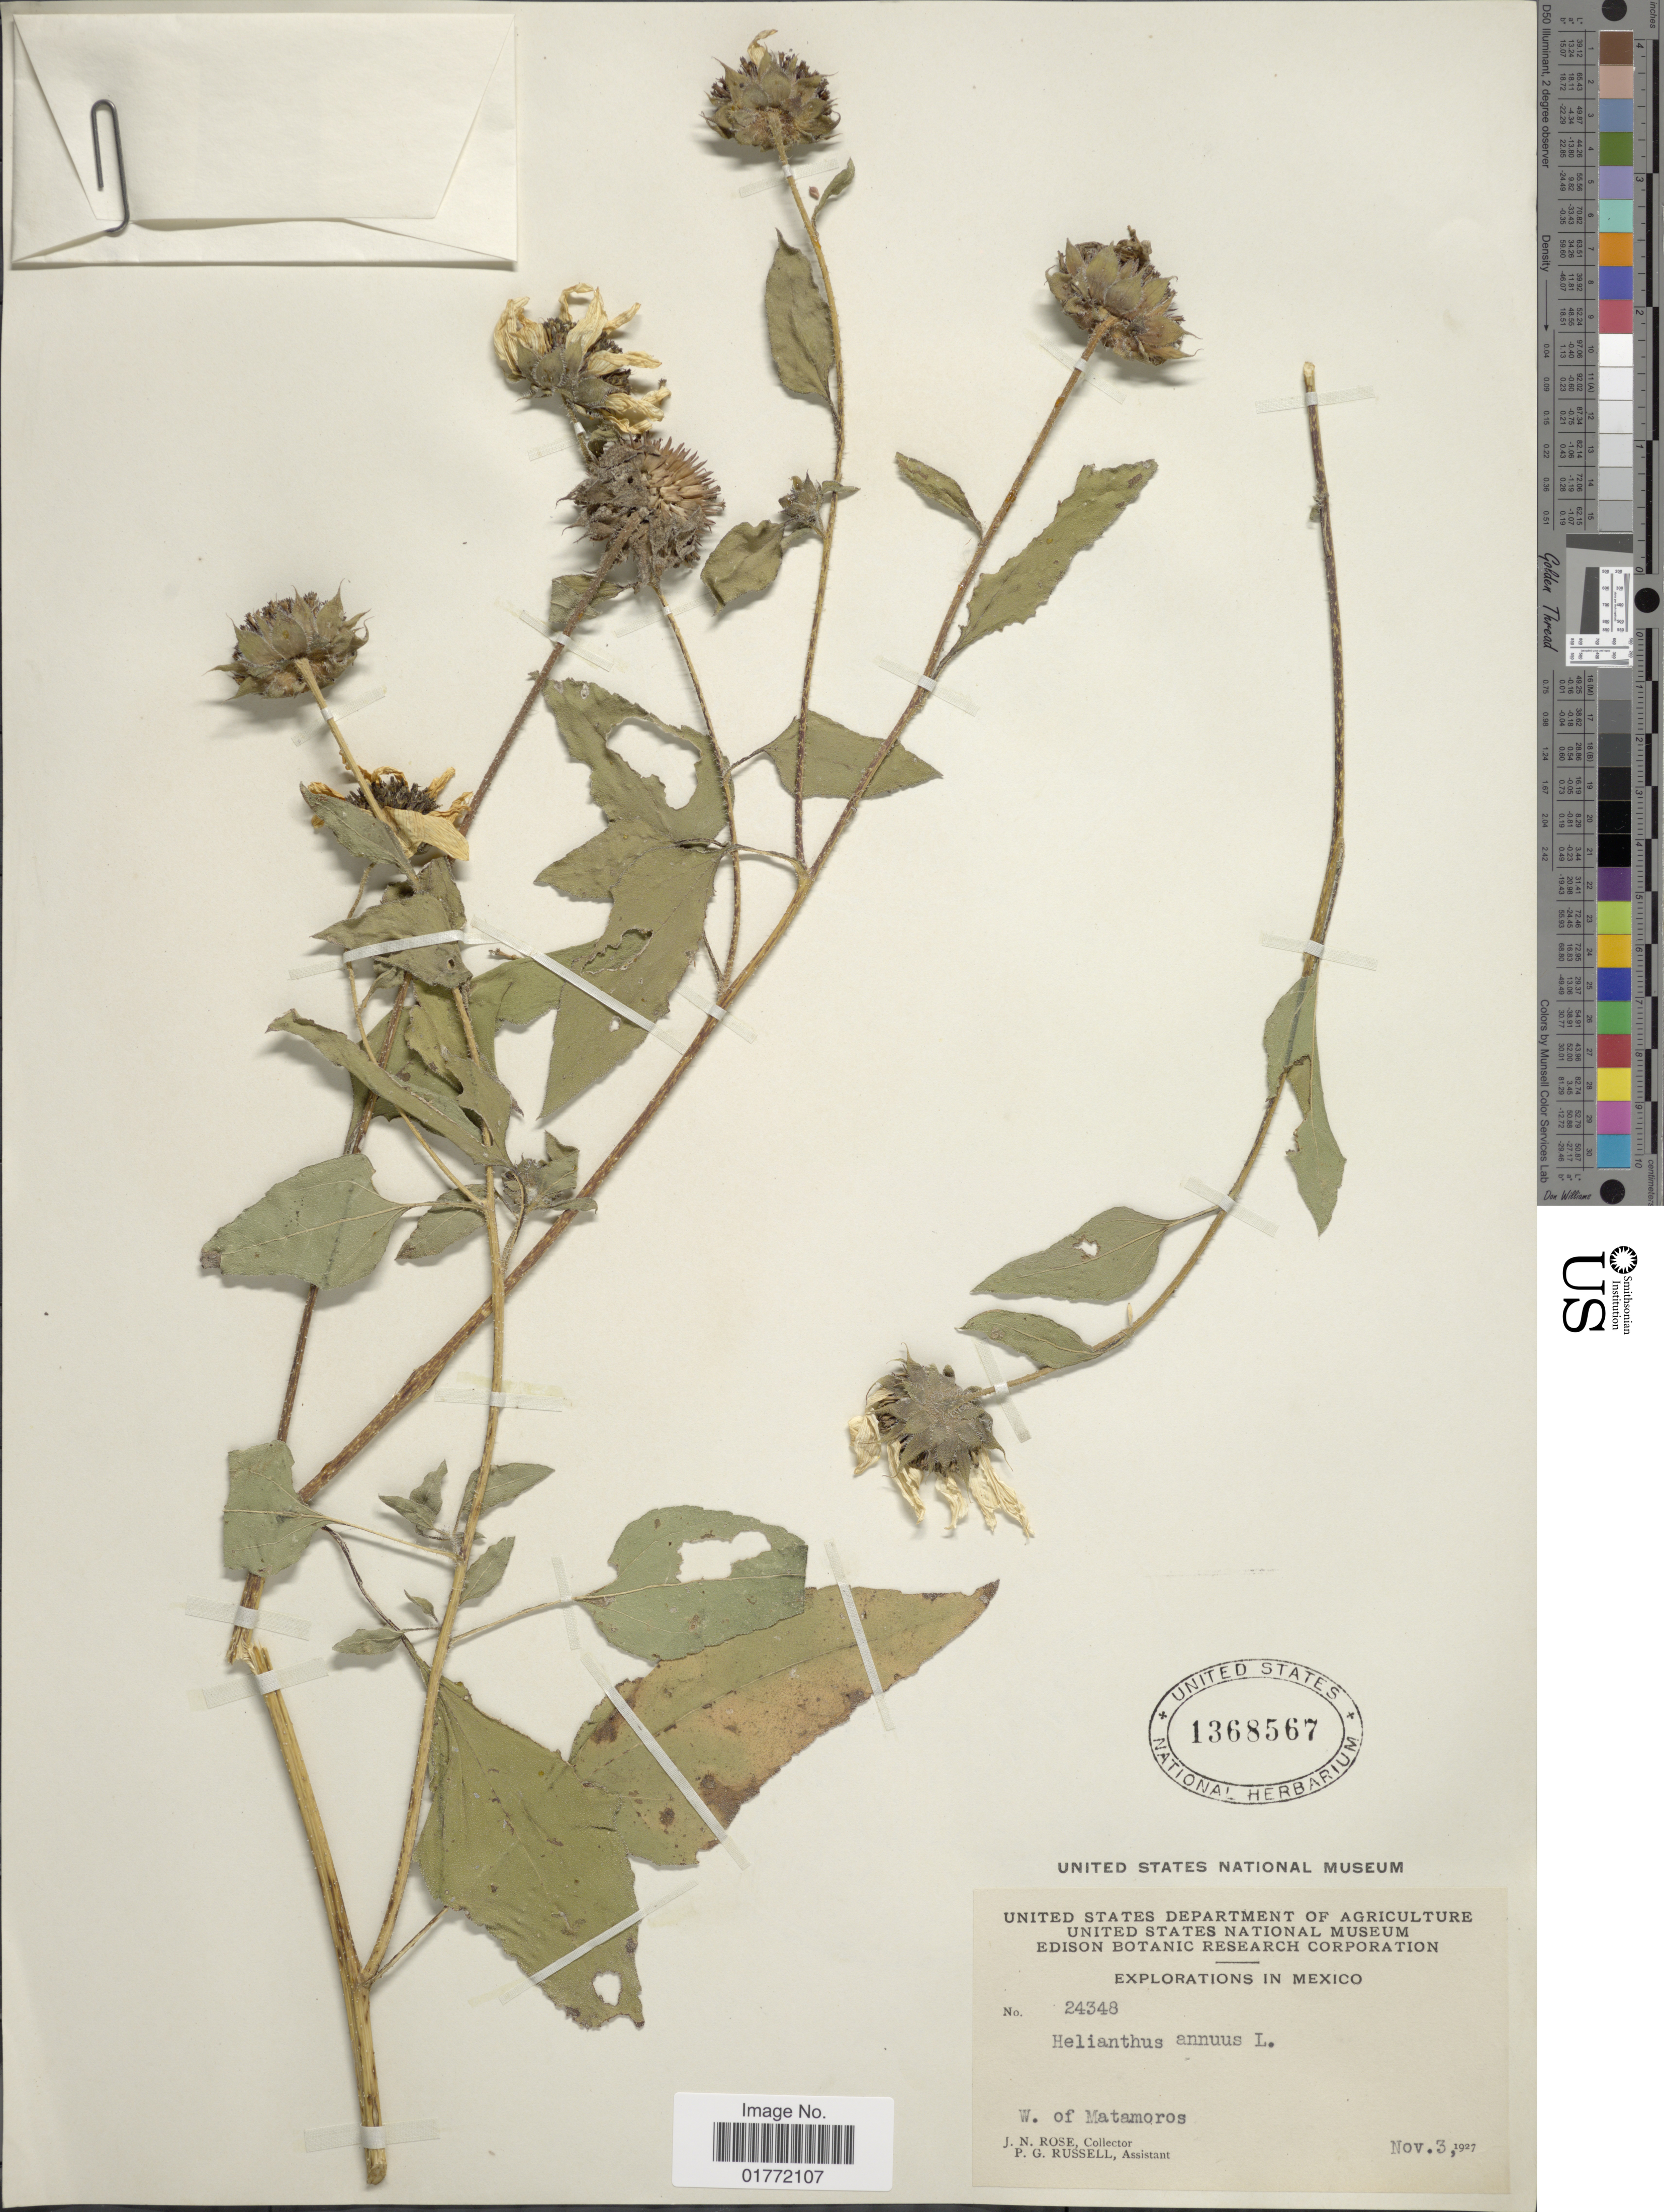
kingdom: Plantae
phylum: Tracheophyta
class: Magnoliopsida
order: Asterales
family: Asteraceae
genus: Helianthus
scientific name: Helianthus annuus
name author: L.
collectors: J. N. Rose & P. G. Russell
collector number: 24348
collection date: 1927-11-03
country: Mexico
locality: W. of Matamoros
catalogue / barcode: US 1368567